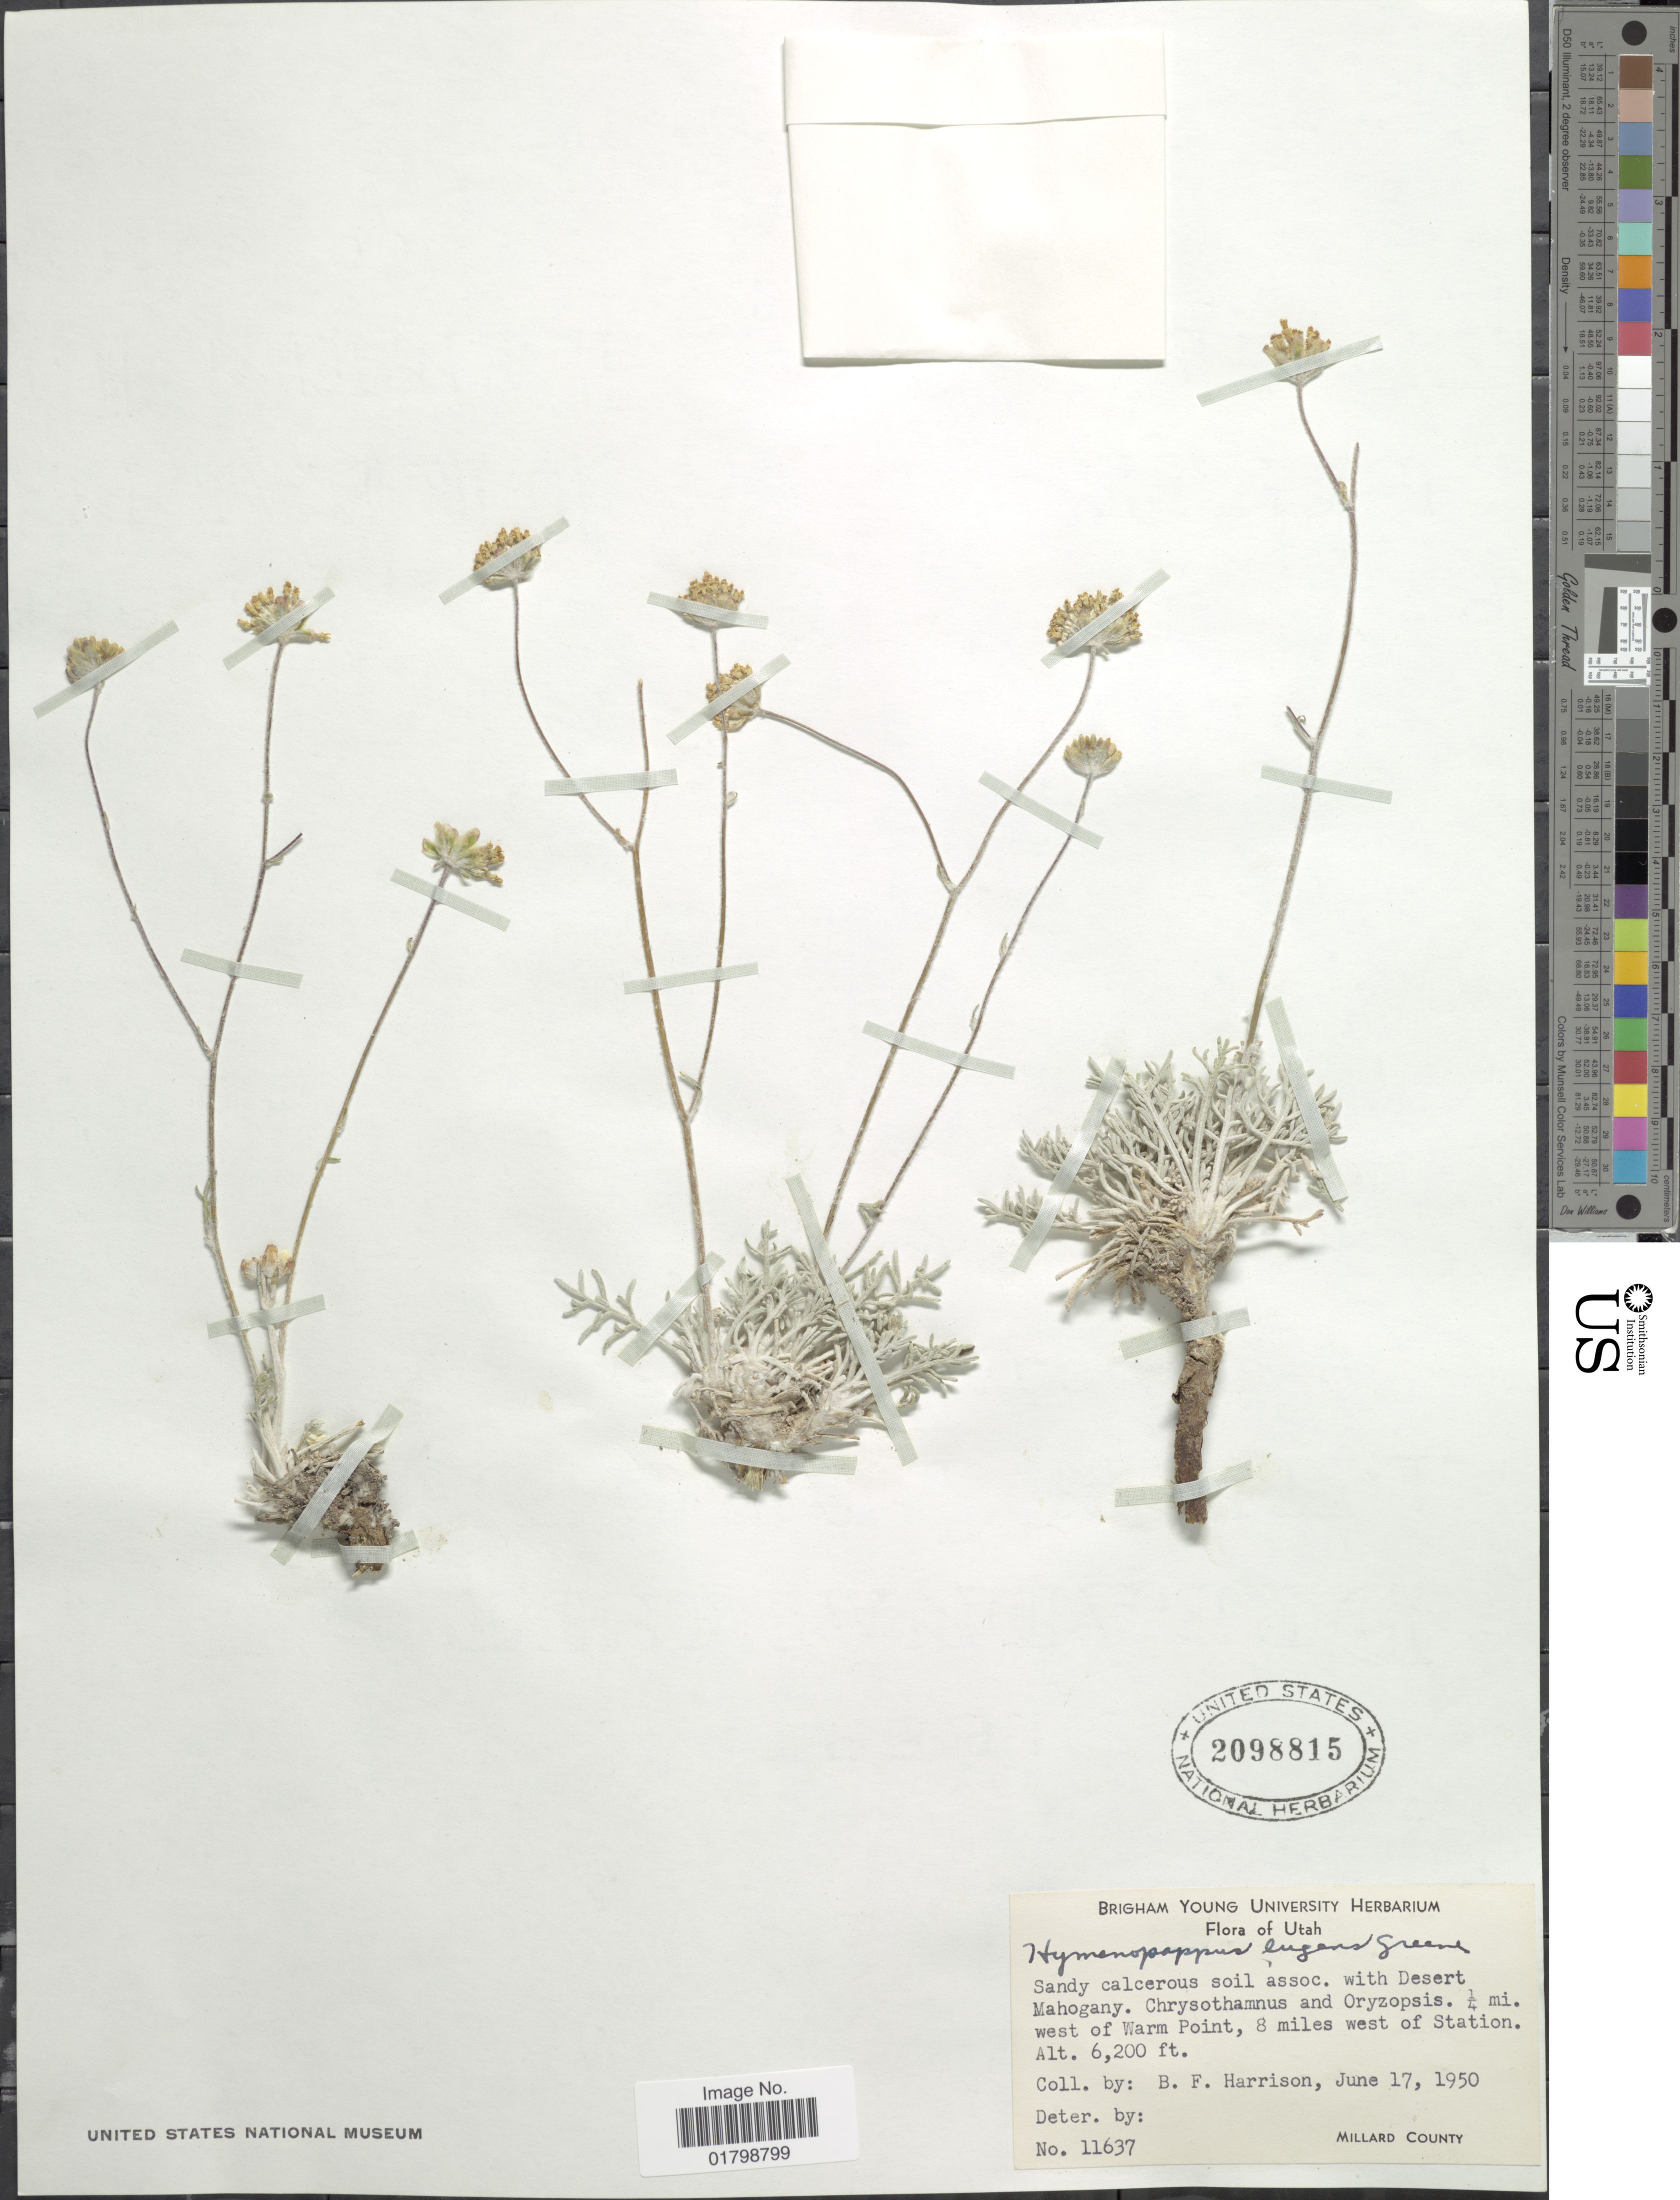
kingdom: Plantae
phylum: Tracheophyta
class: Magnoliopsida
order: Asterales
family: Asteraceae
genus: Hymenopappus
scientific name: Hymenopappus filifolius var. lugens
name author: (Greene) Jeps.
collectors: B. F. Harrison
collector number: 11637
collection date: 1950-06-17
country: United States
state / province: Utah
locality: ¼ mi. west of Warm Point, 8 miles west of Station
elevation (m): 1890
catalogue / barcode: US 2098815